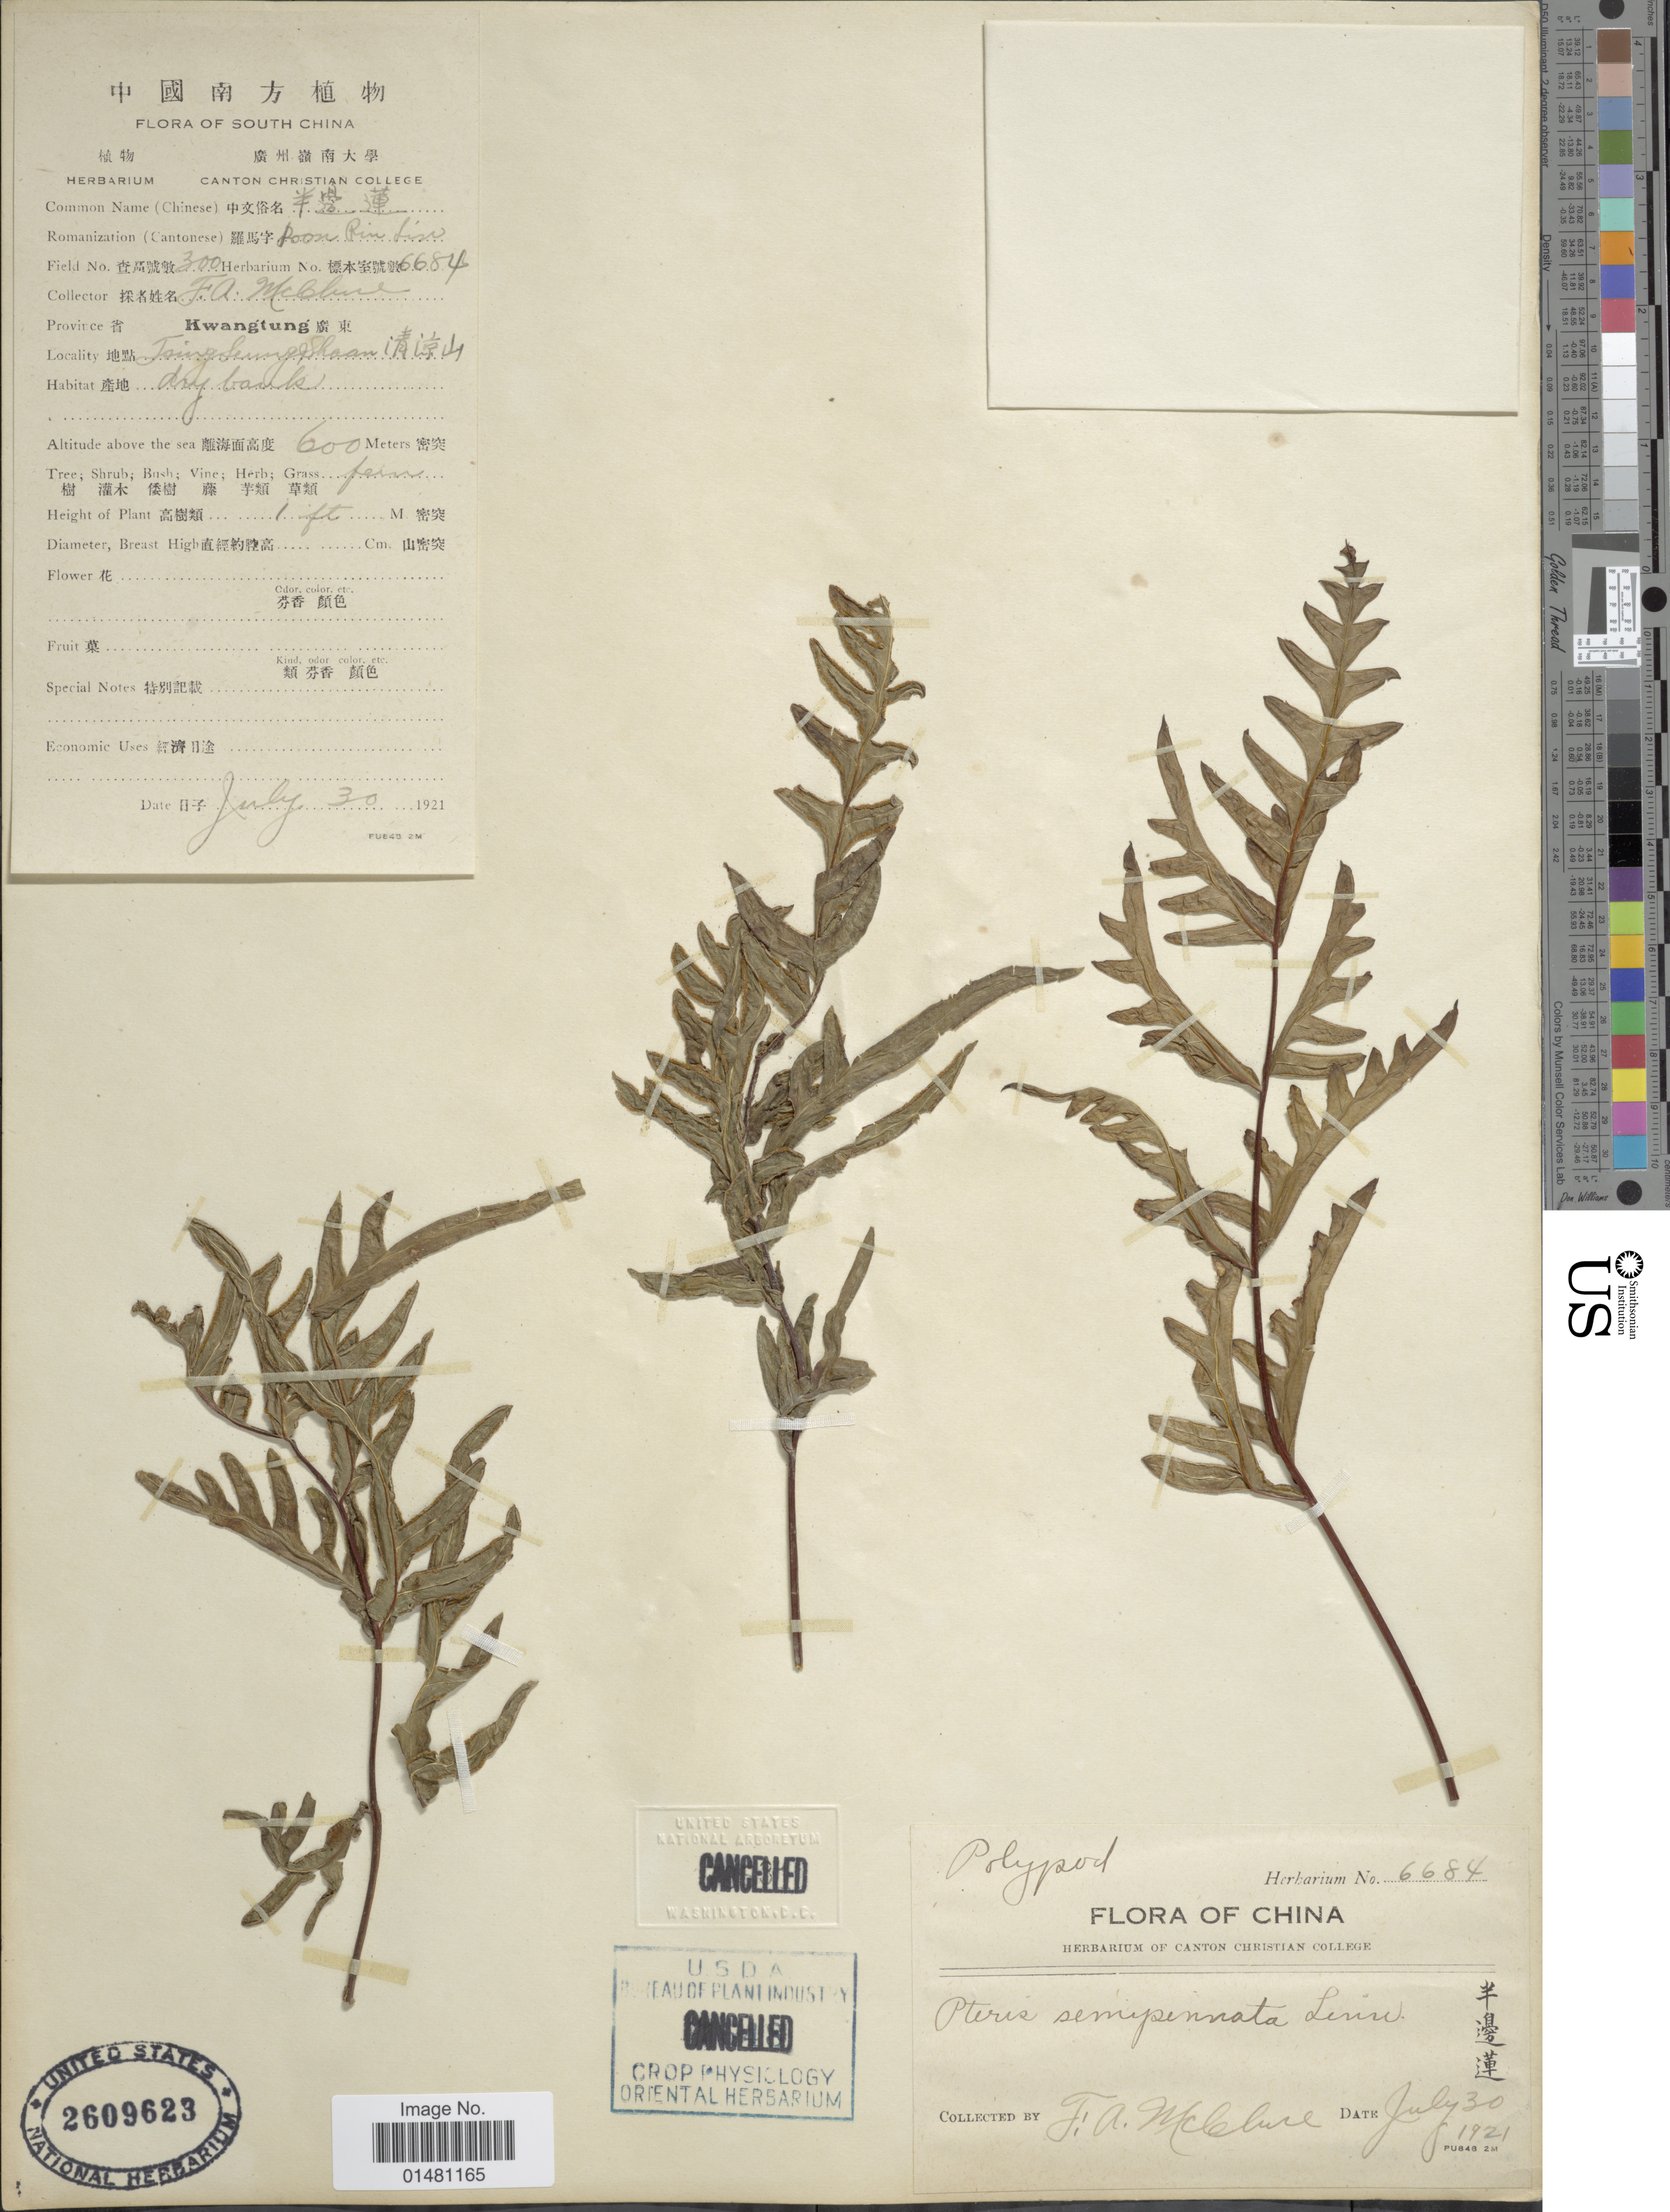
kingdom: Plantae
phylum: Tracheophyta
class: Polypodiopsida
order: Polypodiales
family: Pteridaceae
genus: Pteris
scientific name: Pteris semipinnata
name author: L.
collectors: F. A. McClure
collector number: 30/6684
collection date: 1921-07-30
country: China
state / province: Guangdong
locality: South China, Province Kwangtung, Jaing Leung Shaan [interpreted]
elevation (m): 600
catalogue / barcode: US 2609623